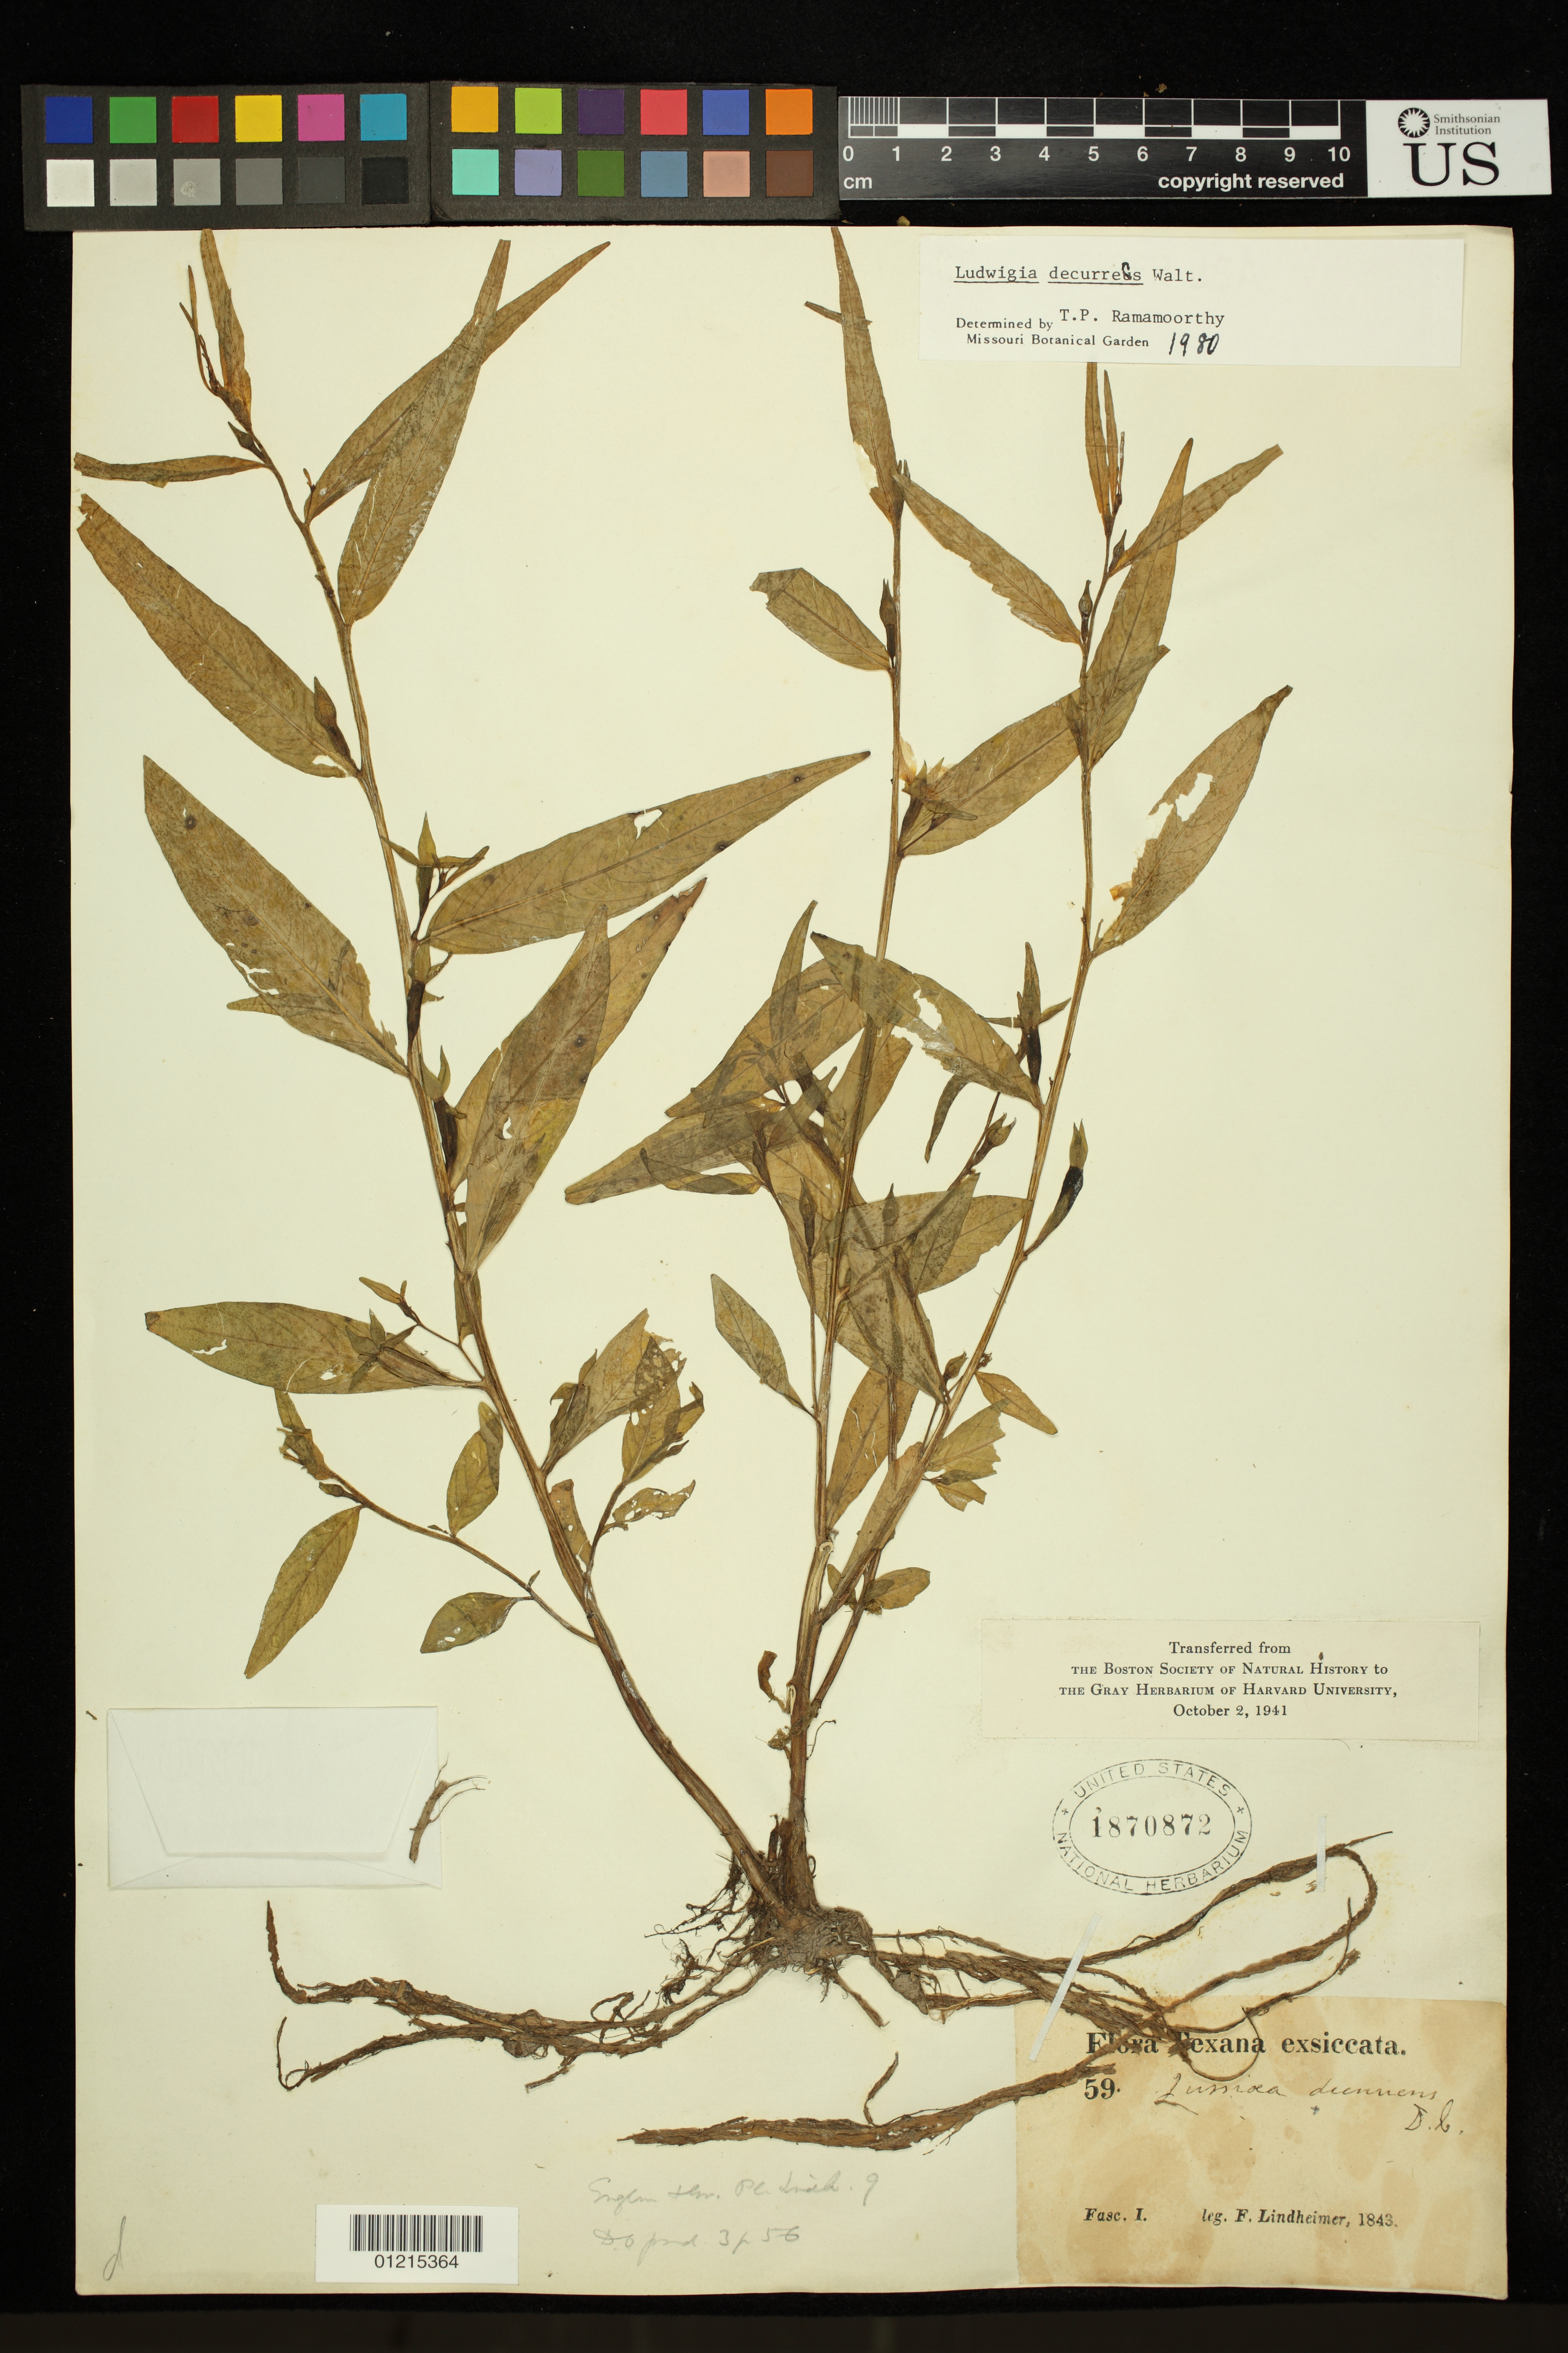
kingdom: Plantae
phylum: Tracheophyta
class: Magnoliopsida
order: Myrtales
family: Onagraceae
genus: Ludwigia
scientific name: Ludwigia decurrens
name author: Walter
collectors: F. J. Lindheimer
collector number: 59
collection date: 1843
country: United States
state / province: Texas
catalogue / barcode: US 1870872